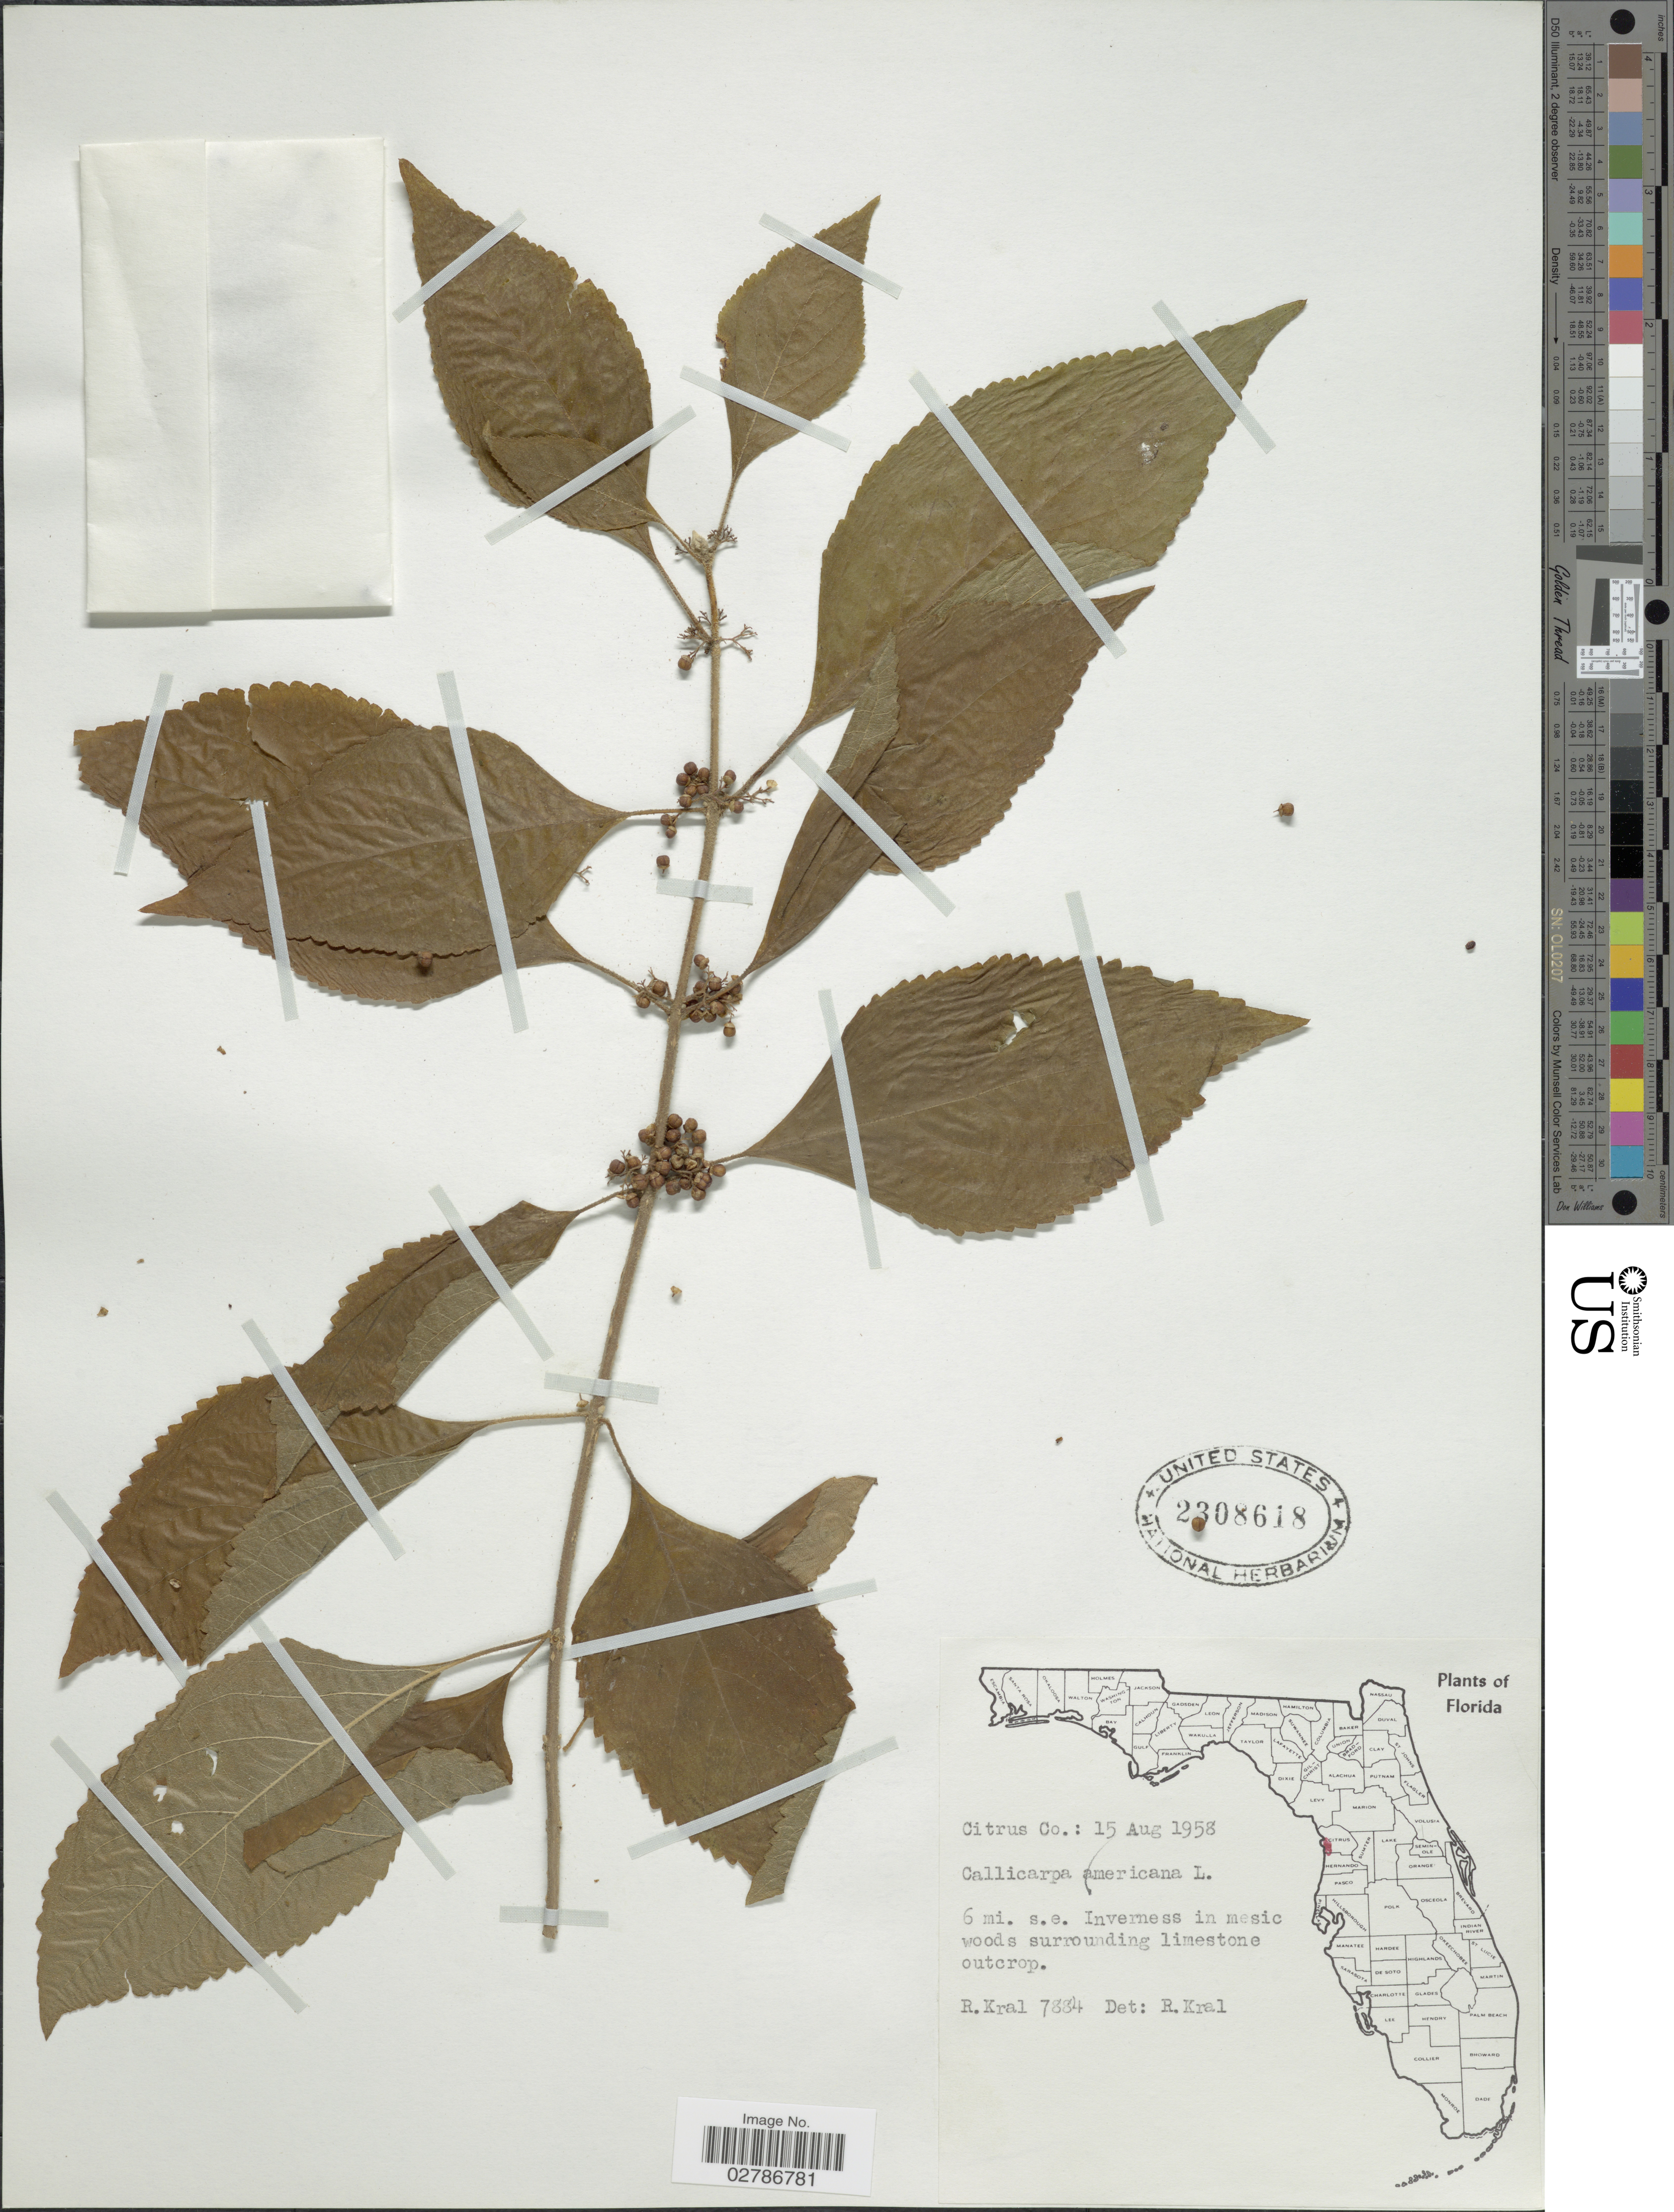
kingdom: Plantae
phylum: Tracheophyta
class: Magnoliopsida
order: Lamiales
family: Lamiaceae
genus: Callicarpa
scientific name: Callicarpa americana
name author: L.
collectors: R. Kral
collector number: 7884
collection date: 1958-08-15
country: United States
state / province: Florida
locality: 6 mi. s.e Inverness in mesic woods surrounding limestone outcrop.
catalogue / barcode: US 2308618